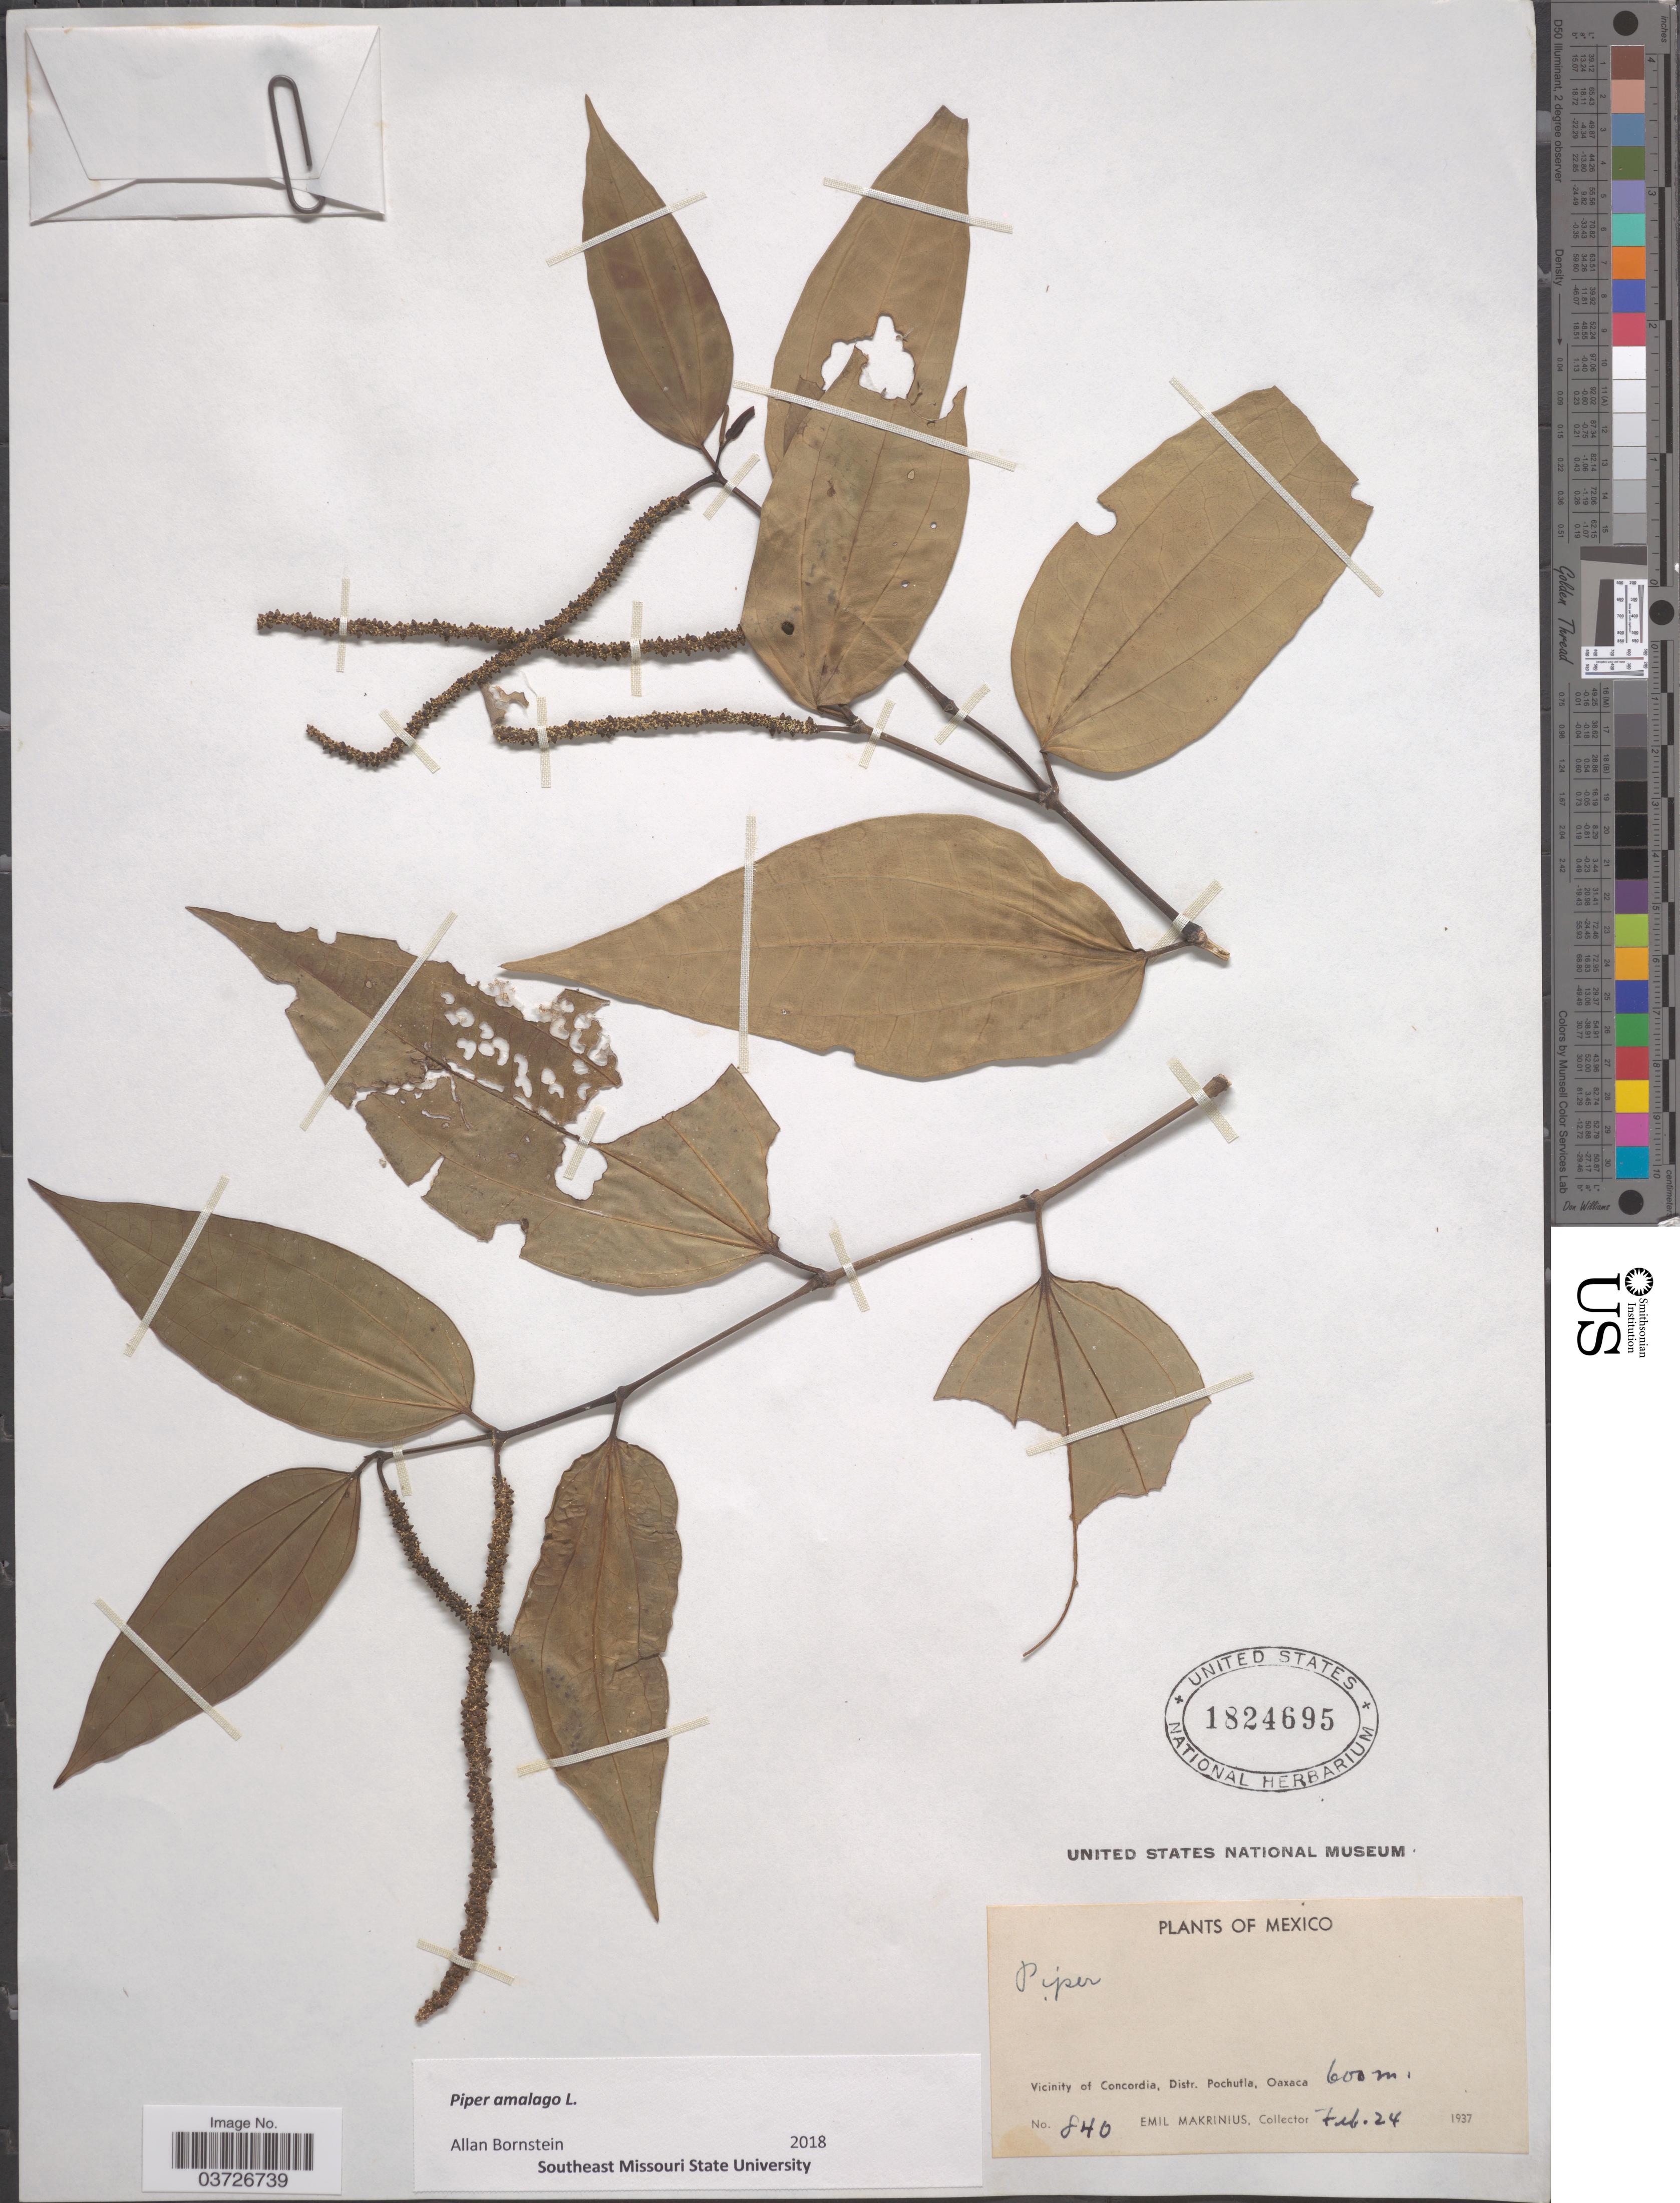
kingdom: Plantae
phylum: Tracheophyta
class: Magnoliopsida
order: Piperales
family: Piperaceae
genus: Piper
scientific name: Piper amalago var. medium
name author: (Jacq.) Yunck.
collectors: E. Makrinius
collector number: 840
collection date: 1937-02-24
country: Mexico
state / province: Oaxaca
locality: Vicinity of Concordia, distr. Pochutla.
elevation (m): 600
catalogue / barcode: US 1824695